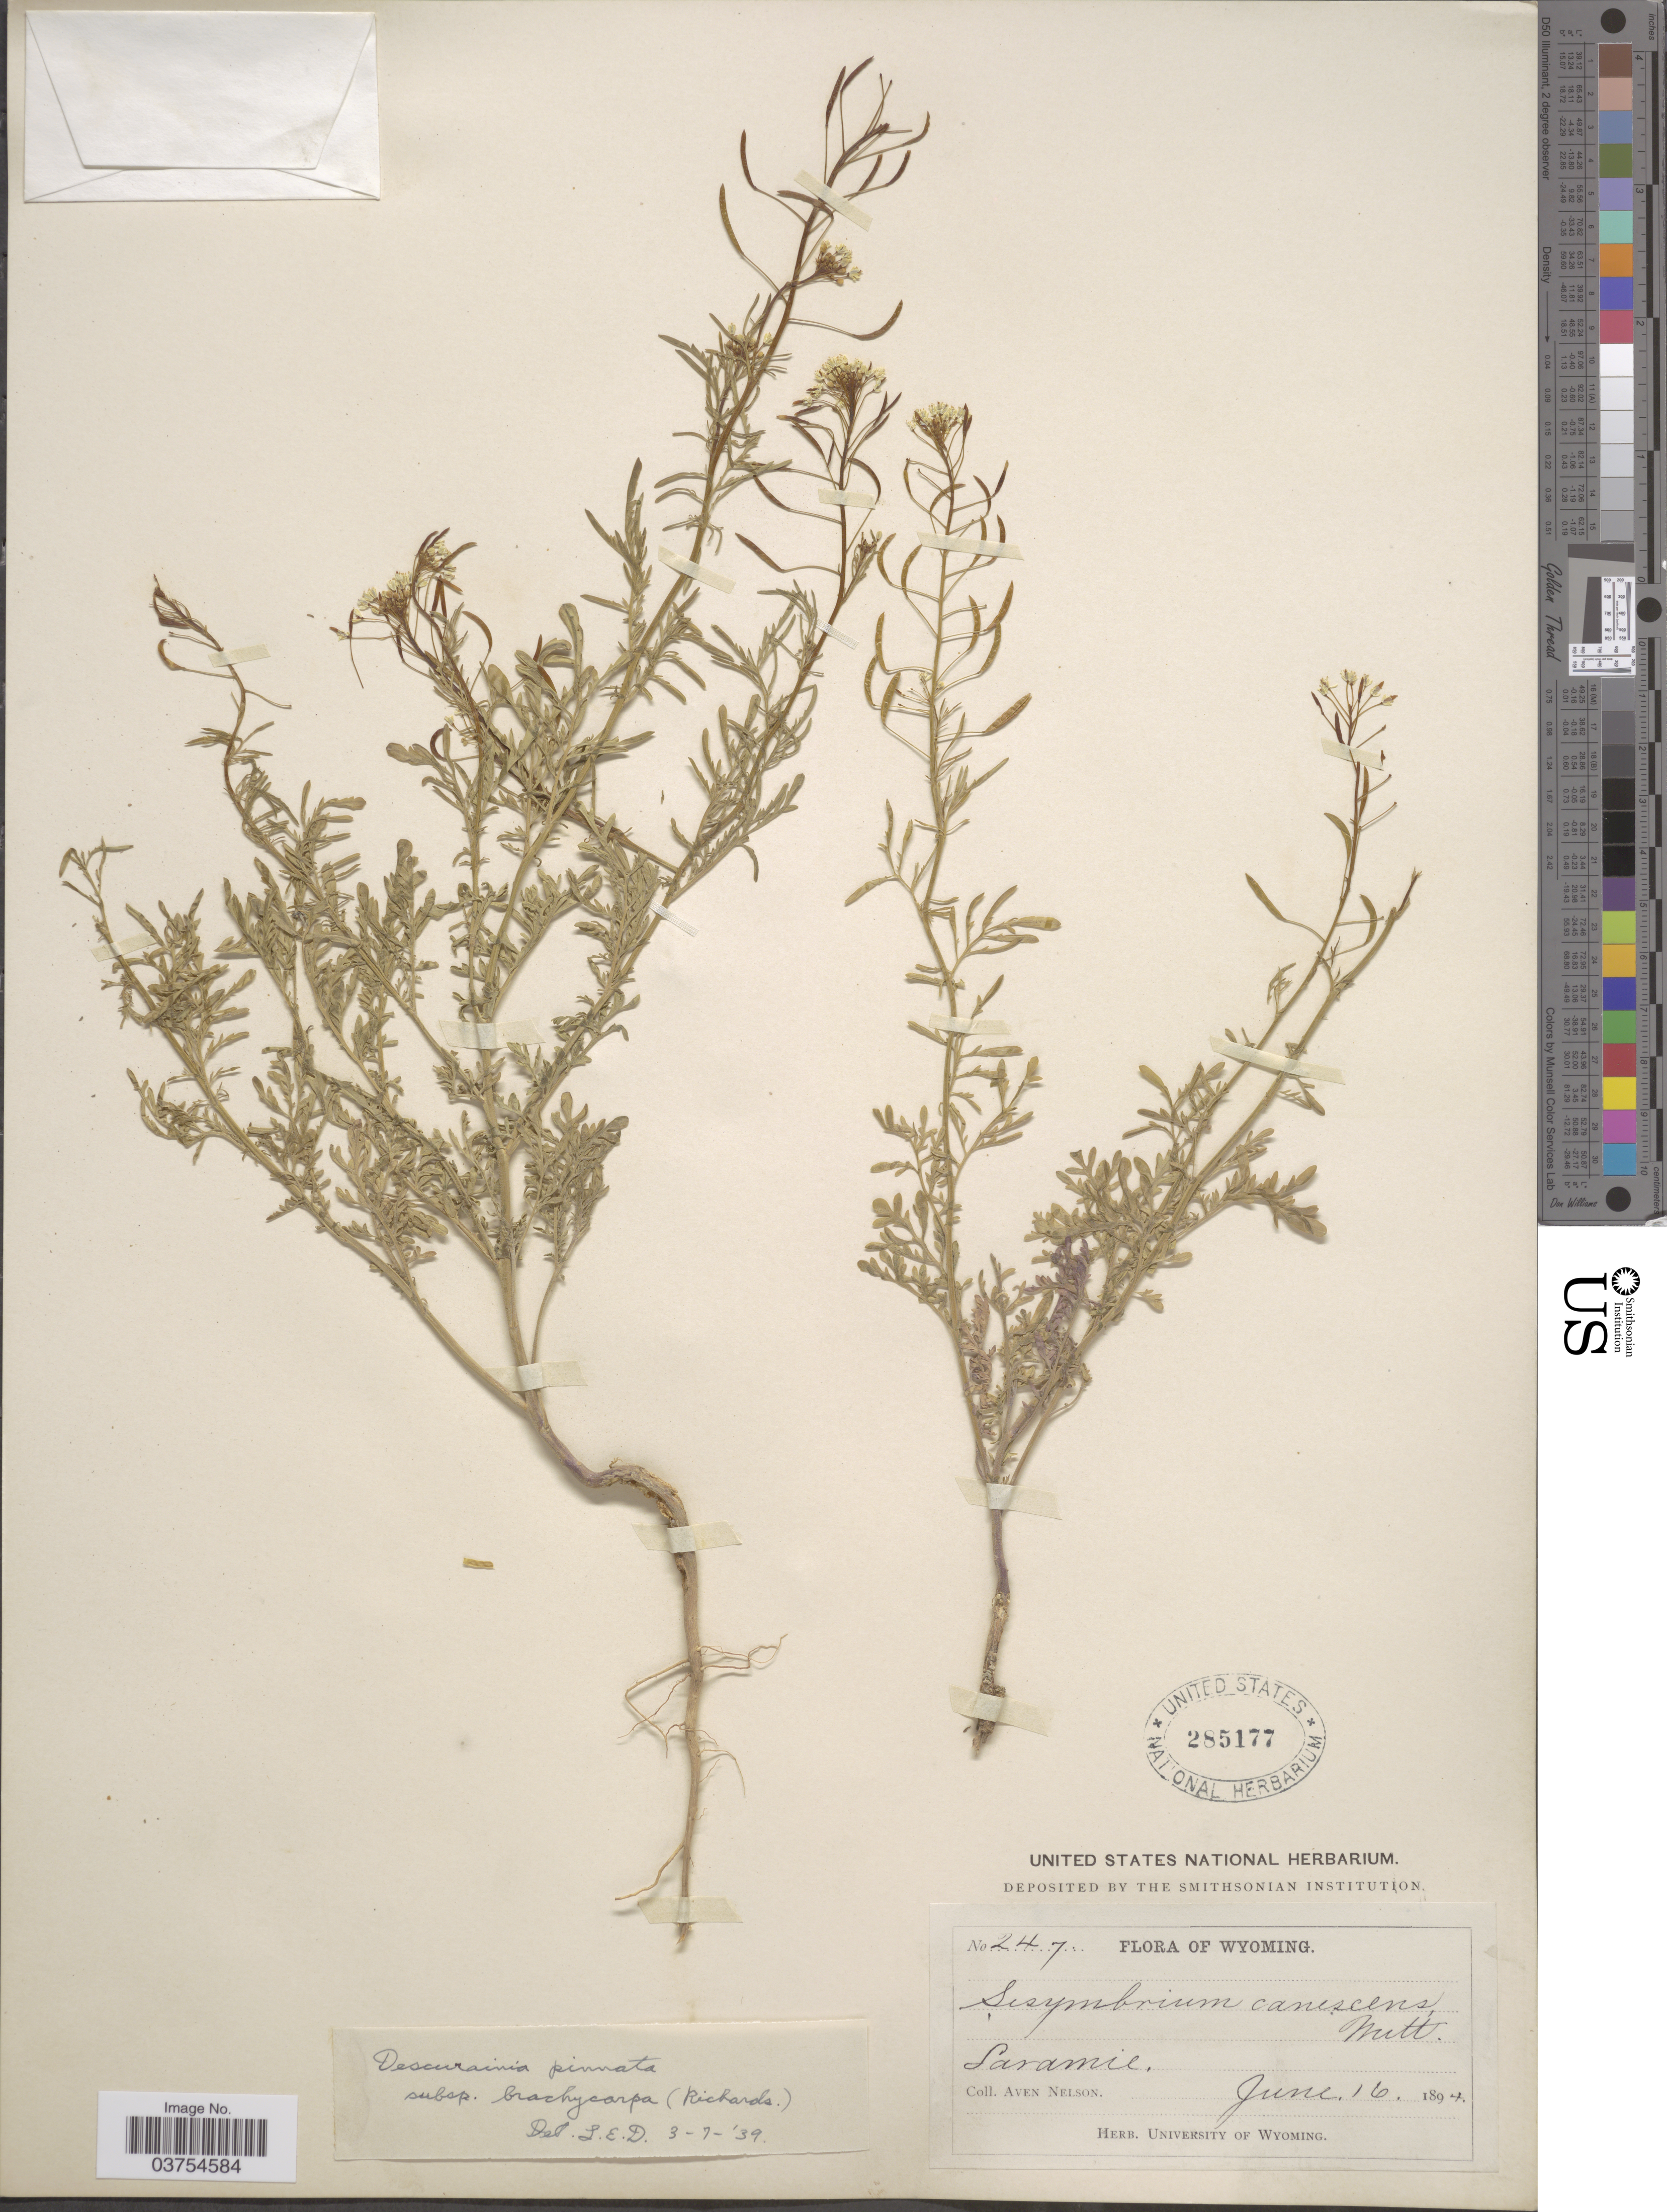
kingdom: Plantae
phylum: Tracheophyta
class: Magnoliopsida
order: Brassicales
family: Brassicaceae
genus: Descurainia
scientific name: Descurainia pinnata var. brachycarpa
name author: (Richardson) Fernald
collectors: A. Nelson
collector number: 247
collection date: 1894-06-16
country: United States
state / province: Wyoming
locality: Laramie.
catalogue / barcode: US 285177